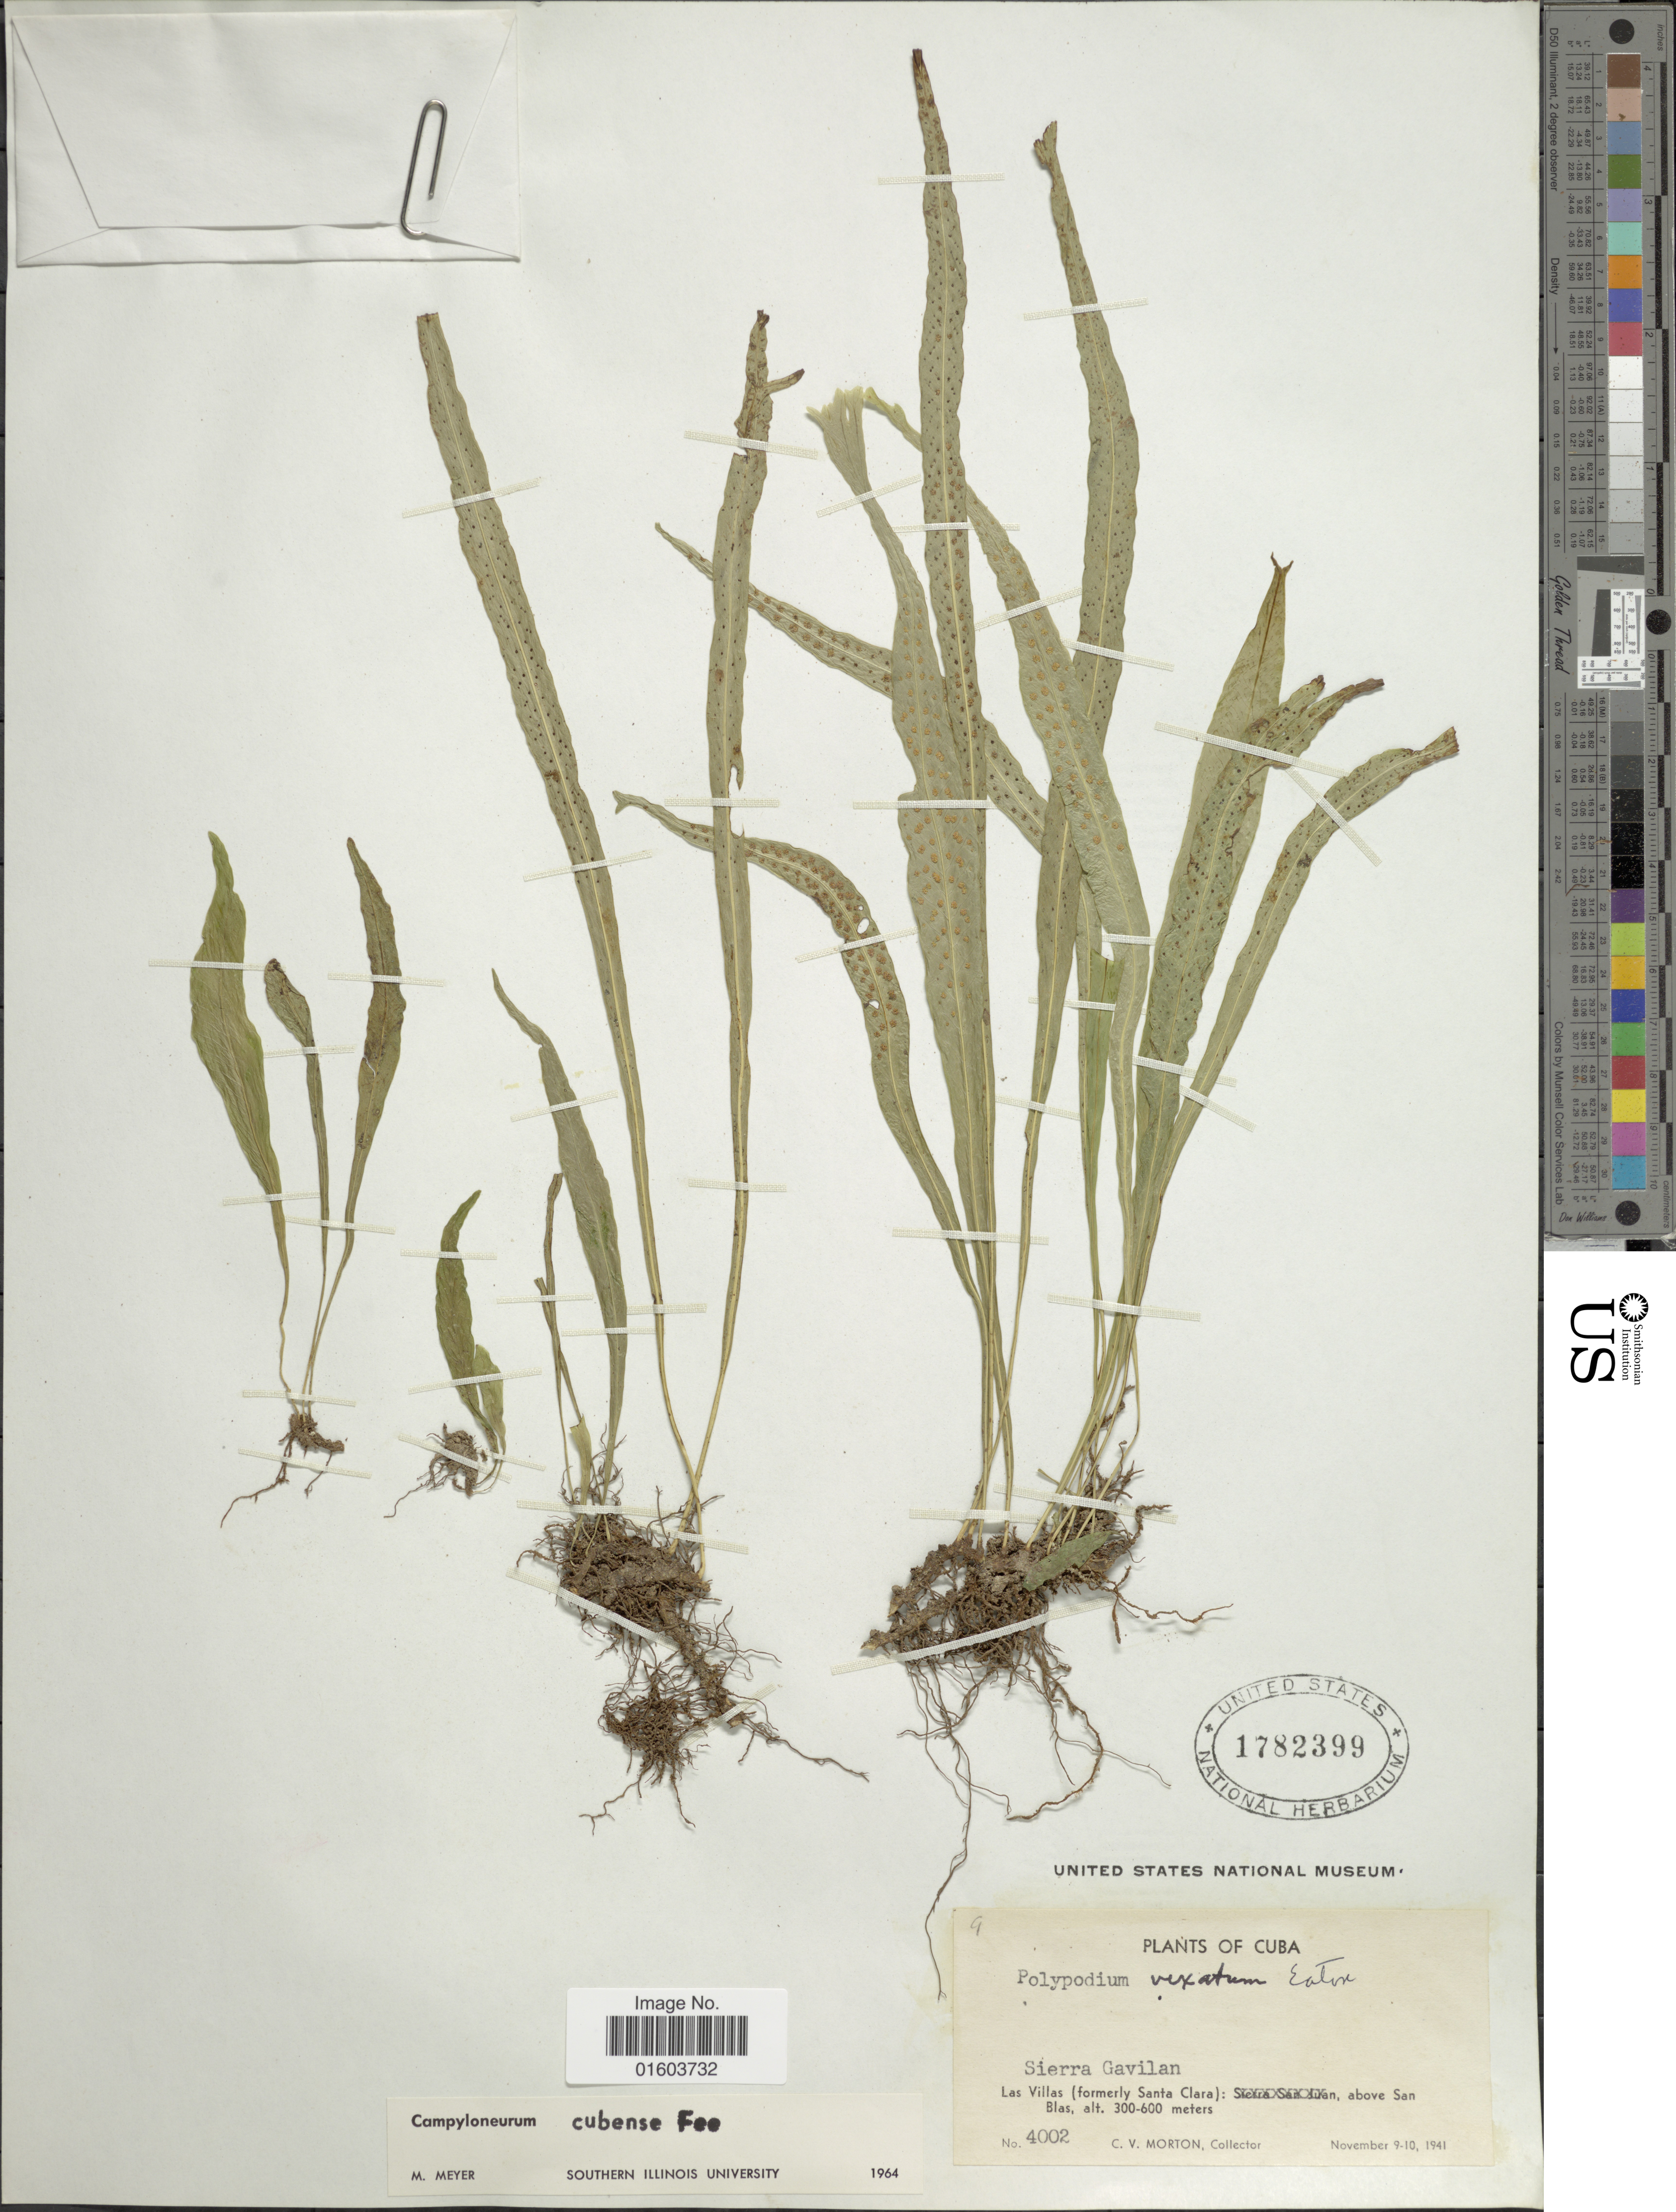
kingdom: Plantae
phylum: Tracheophyta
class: Polypodiopsida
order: Polypodiales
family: Polypodiaceae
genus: Campyloneurum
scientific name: Campyloneurum vexatum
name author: Ching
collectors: C. V. Morton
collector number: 4002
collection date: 1941-11-09/1941-11-10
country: Cuba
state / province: Las Villas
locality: Cuba, Sierra Gavilan, Las Villas (formerly Santa Clara): above San Blas.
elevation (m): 300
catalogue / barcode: US 1782399